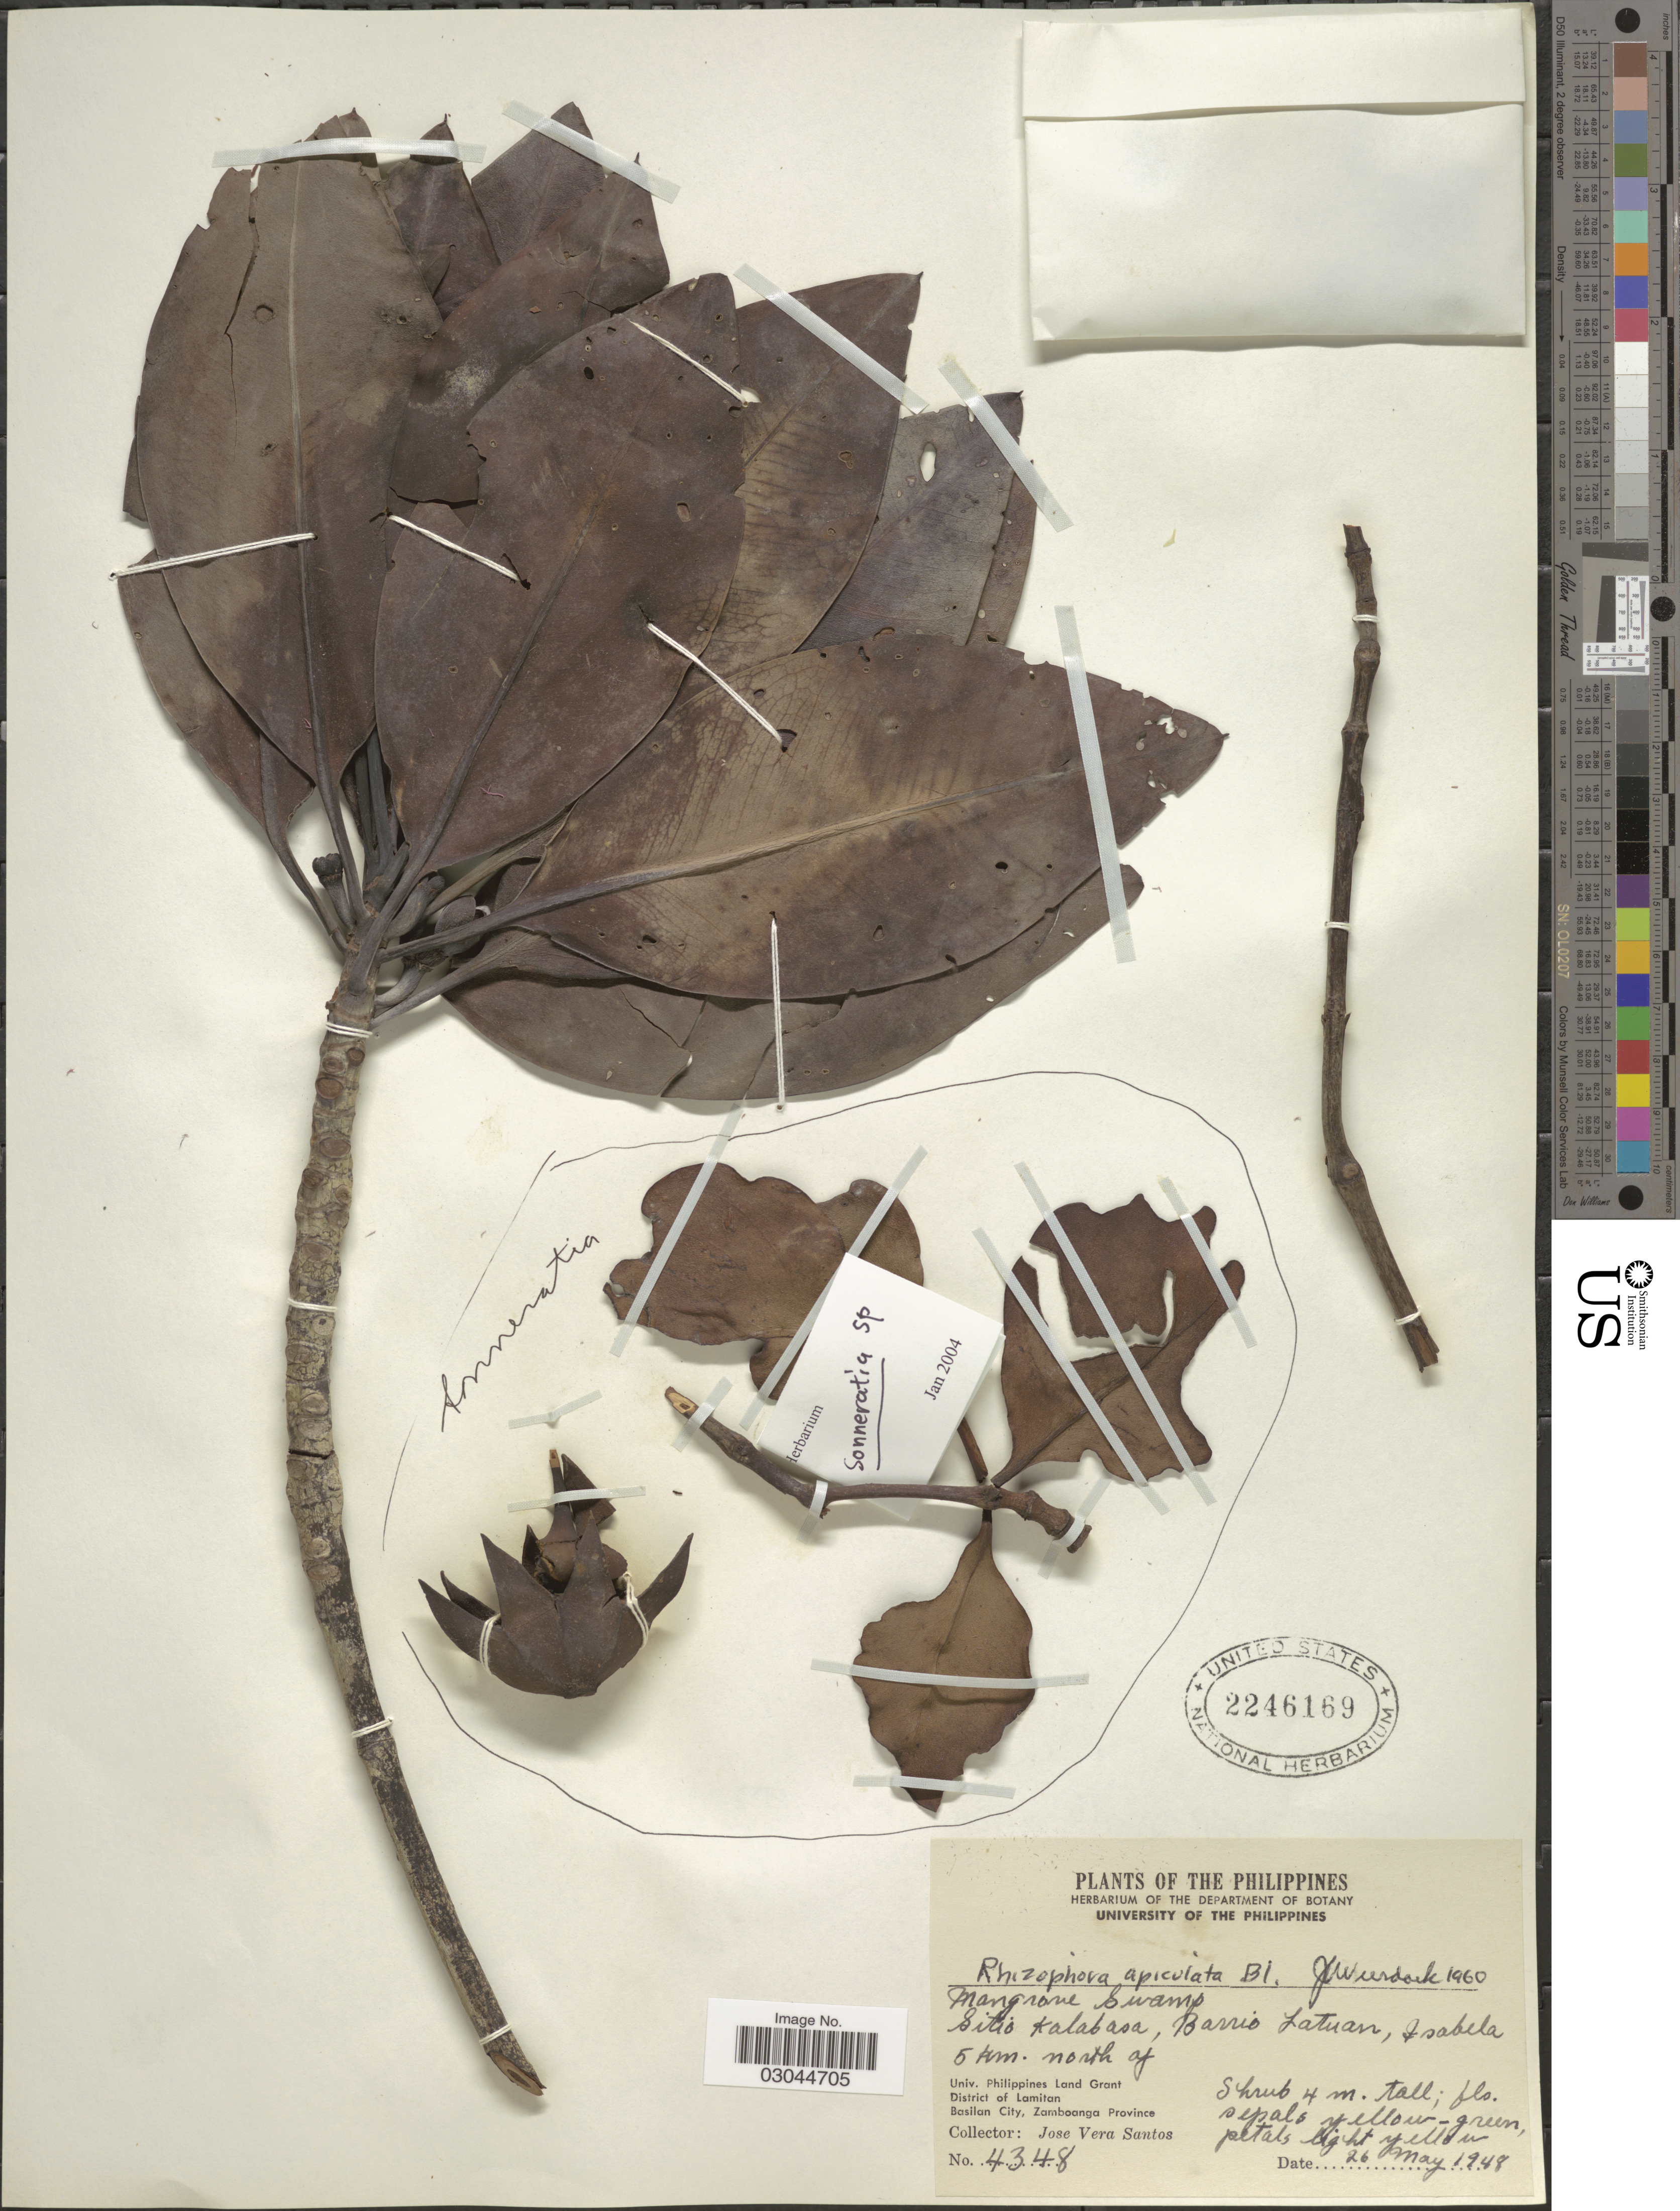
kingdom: Plantae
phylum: Tracheophyta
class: Magnoliopsida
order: Malpighiales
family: Rhizophoraceae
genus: Rhizophora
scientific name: Rhizophora apiculata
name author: Blume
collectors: J. Santos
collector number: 4348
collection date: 1948-05-26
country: Philippines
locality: Mangrove Swamp, Sitio Kalabasa, Barrio Latuan, Isabela, 5 km. north ofUniv. Philippines Land Grant. District of Lamitan. Basilan City, Zamboanga Province.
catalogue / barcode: US 2246169